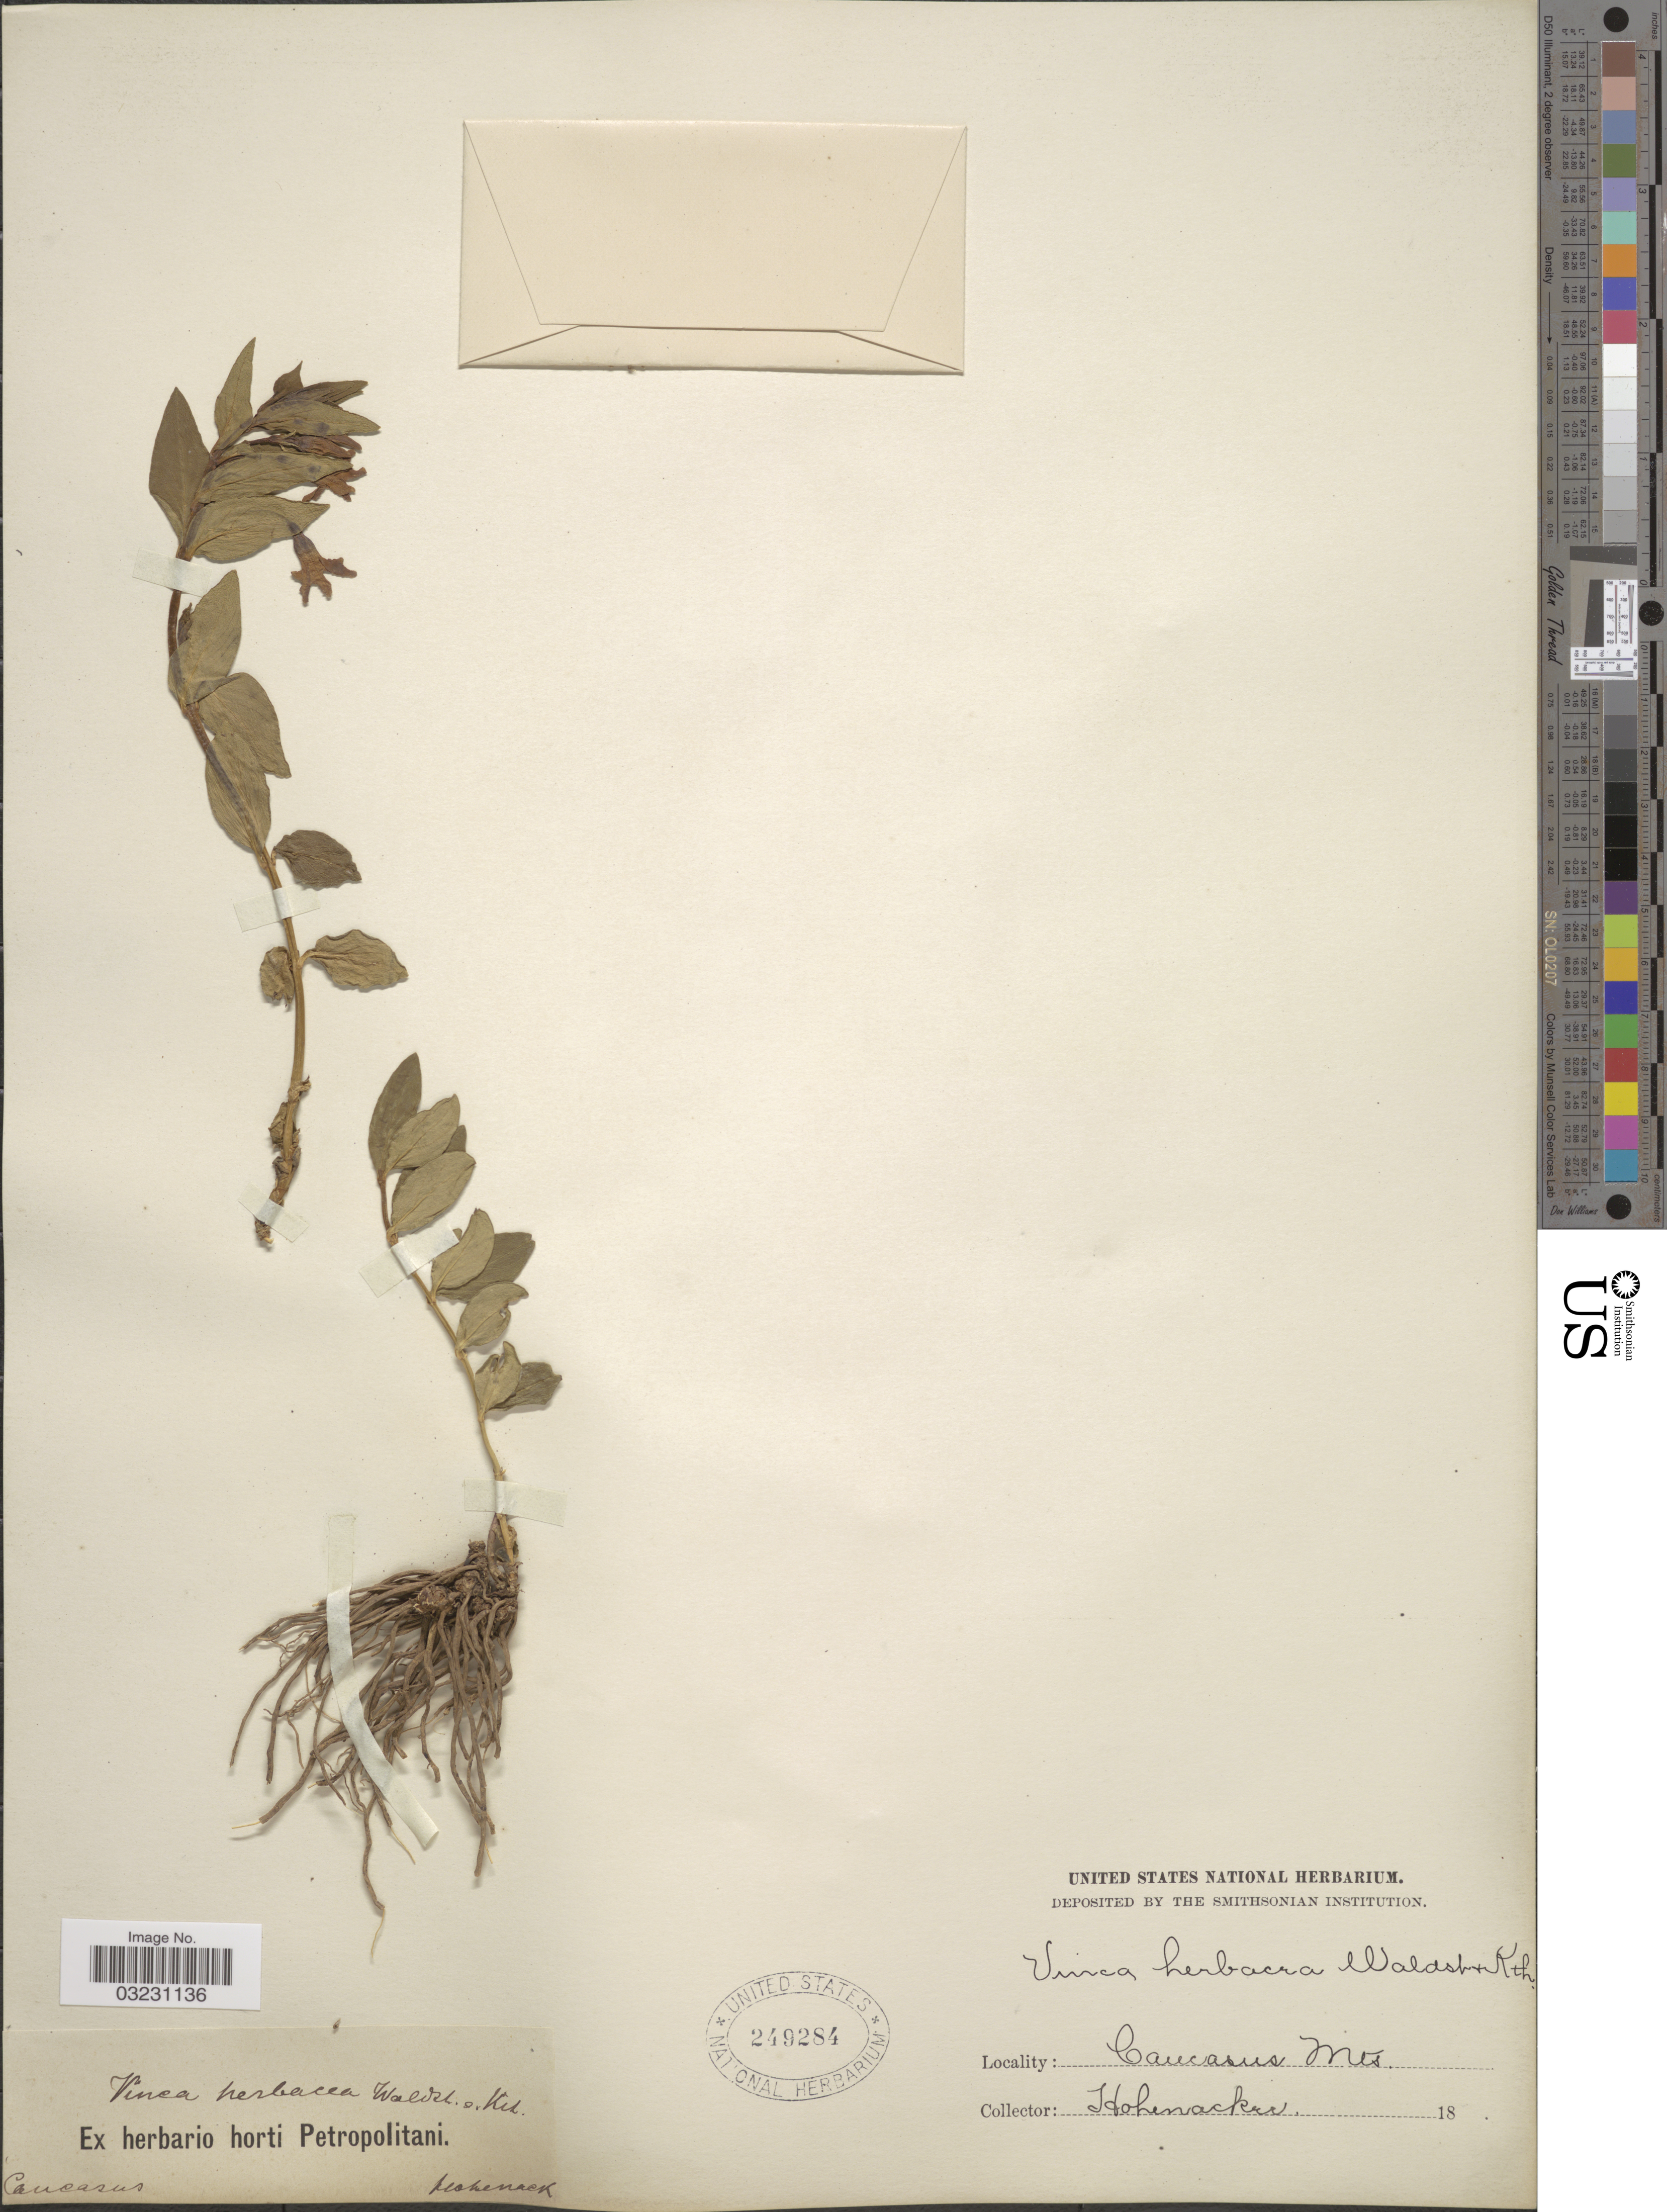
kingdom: Plantae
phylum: Tracheophyta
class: Magnoliopsida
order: Gentianales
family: Apocynaceae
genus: Vinca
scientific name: Vinca herbacea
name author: Waldst. & Kit.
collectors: Hohenacker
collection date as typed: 18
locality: Caucasus Mts.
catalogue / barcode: US 249284